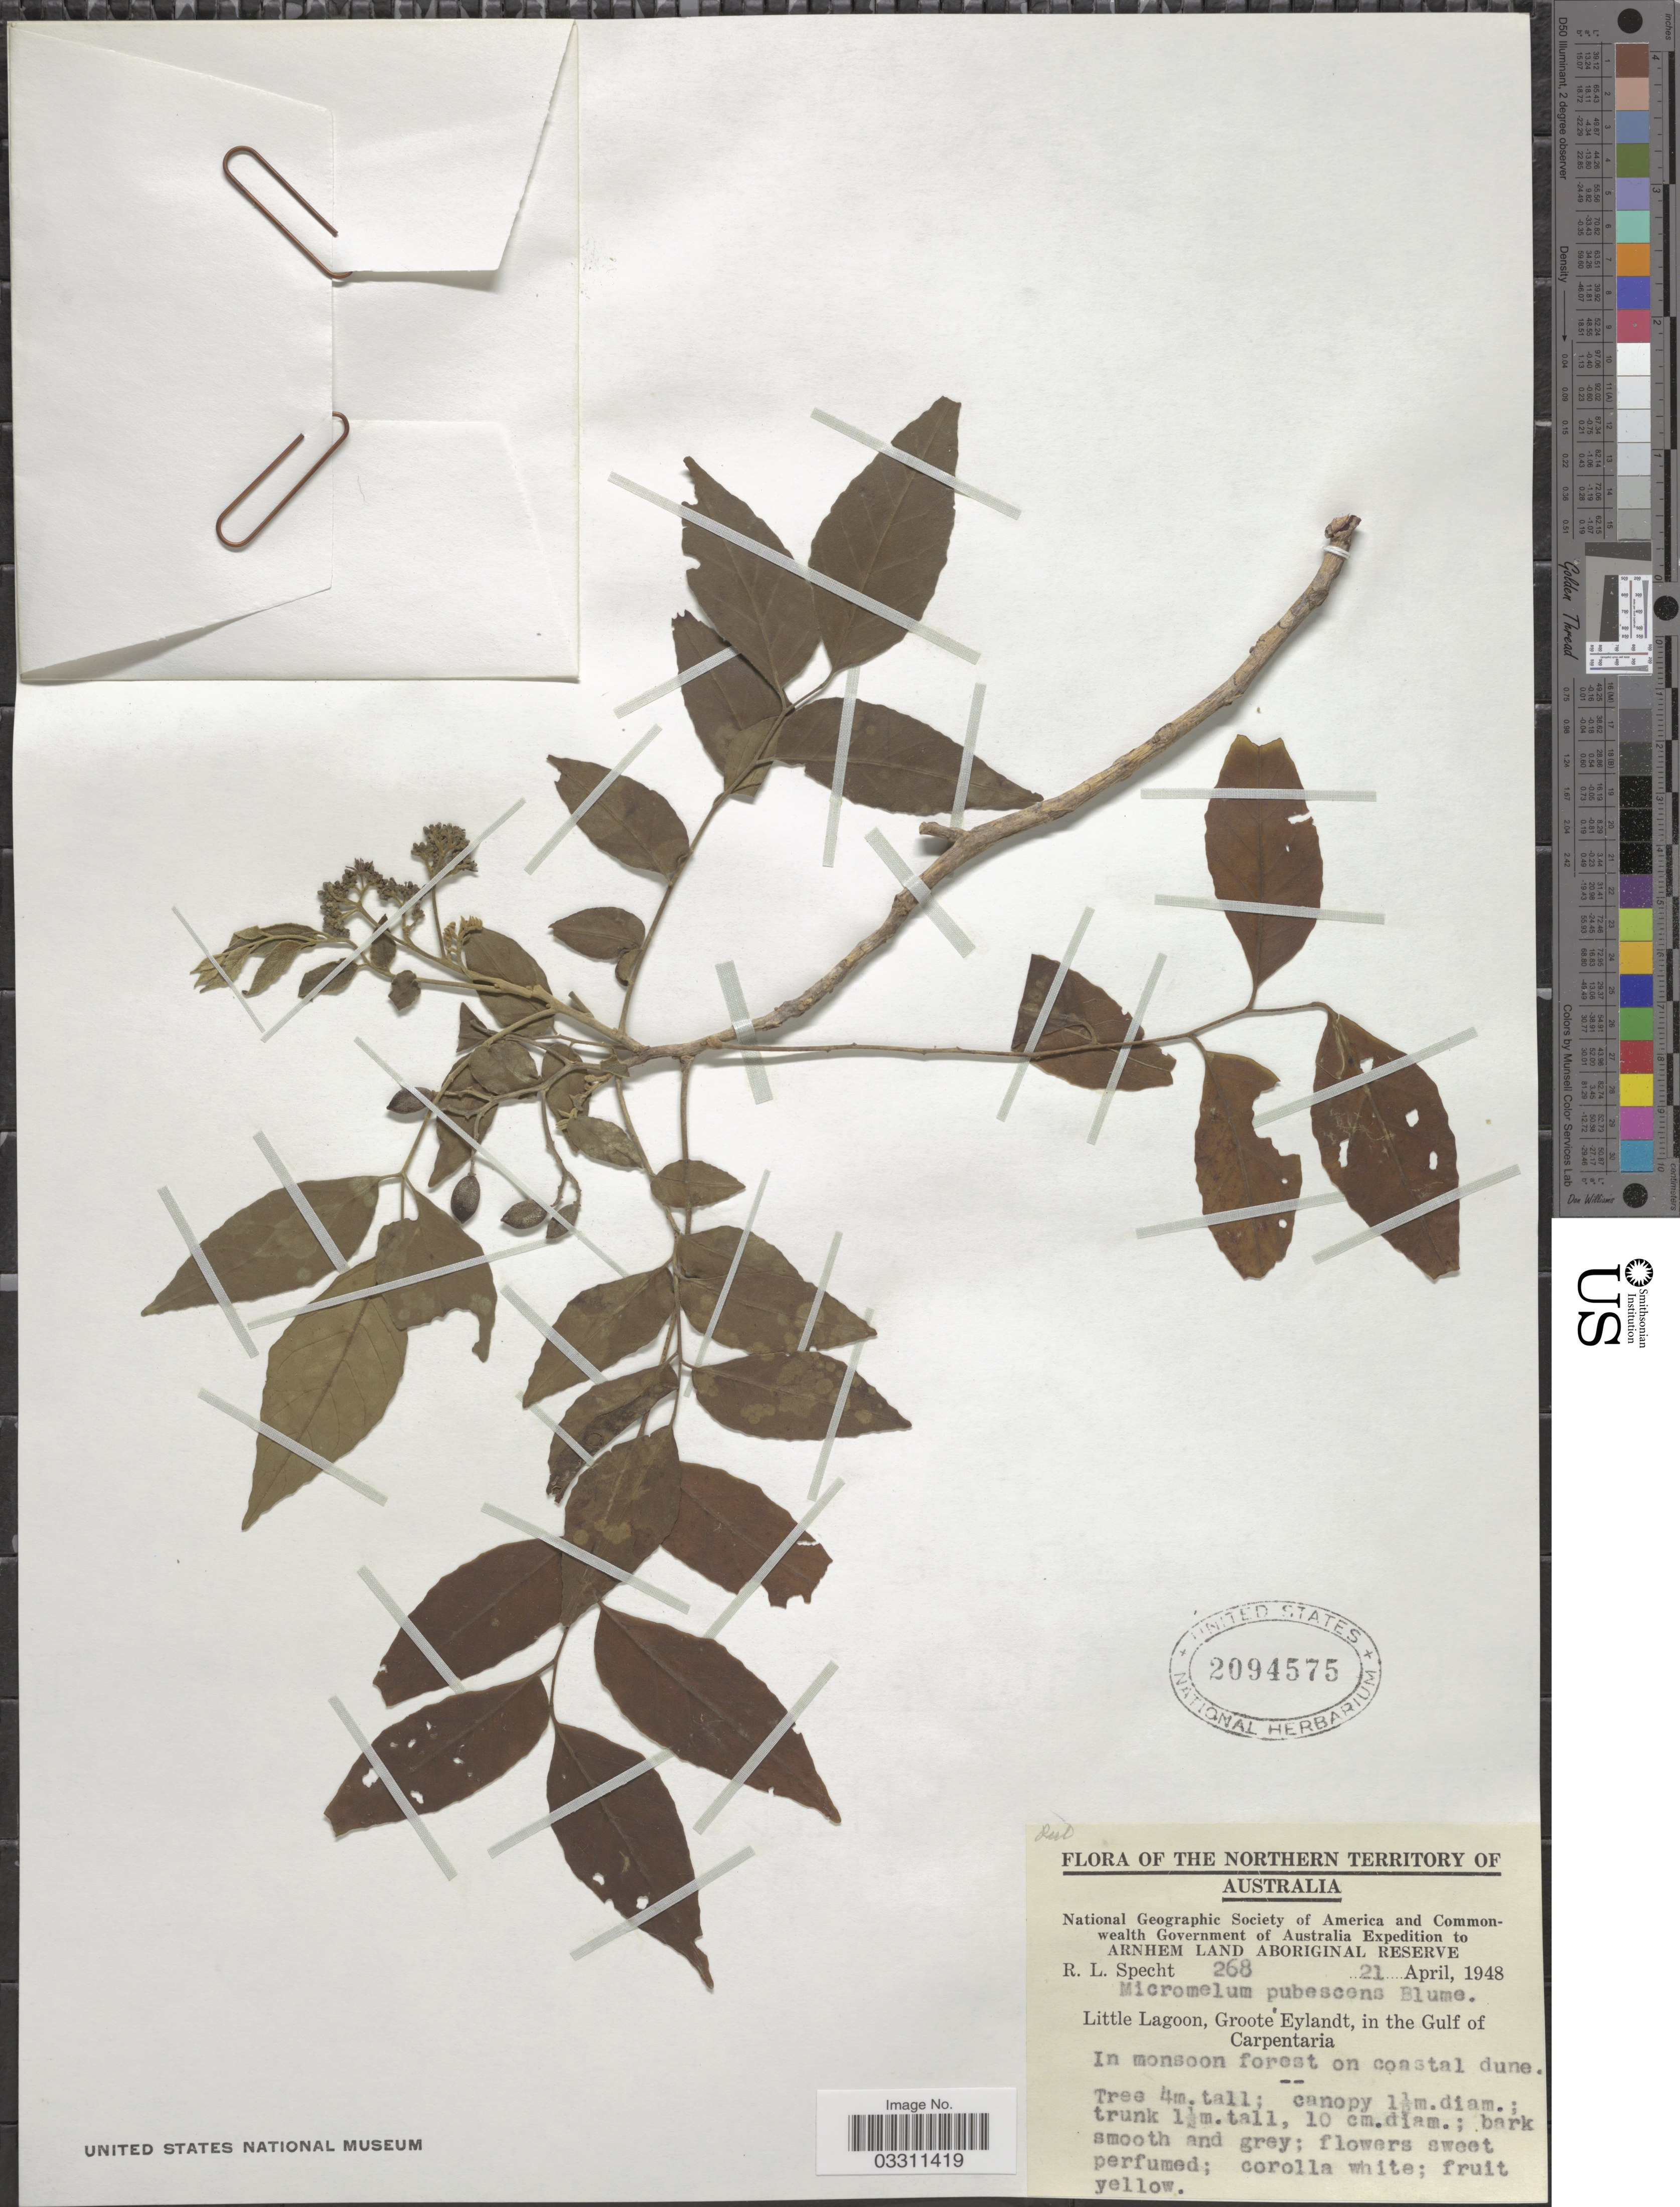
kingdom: Plantae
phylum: Tracheophyta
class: Magnoliopsida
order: Sapindales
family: Rutaceae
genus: Micromelum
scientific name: Micromelum minutum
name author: (G. Forst.) Wight & Arn.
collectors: R. L. Specht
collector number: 268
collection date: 1948-04-21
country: Australia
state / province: Northern Territory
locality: Arnhem Land Aboriginal Reserve. Little Lagoon, Groote Eylandt, in the Gulf of Carpentaria.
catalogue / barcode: US 2094575